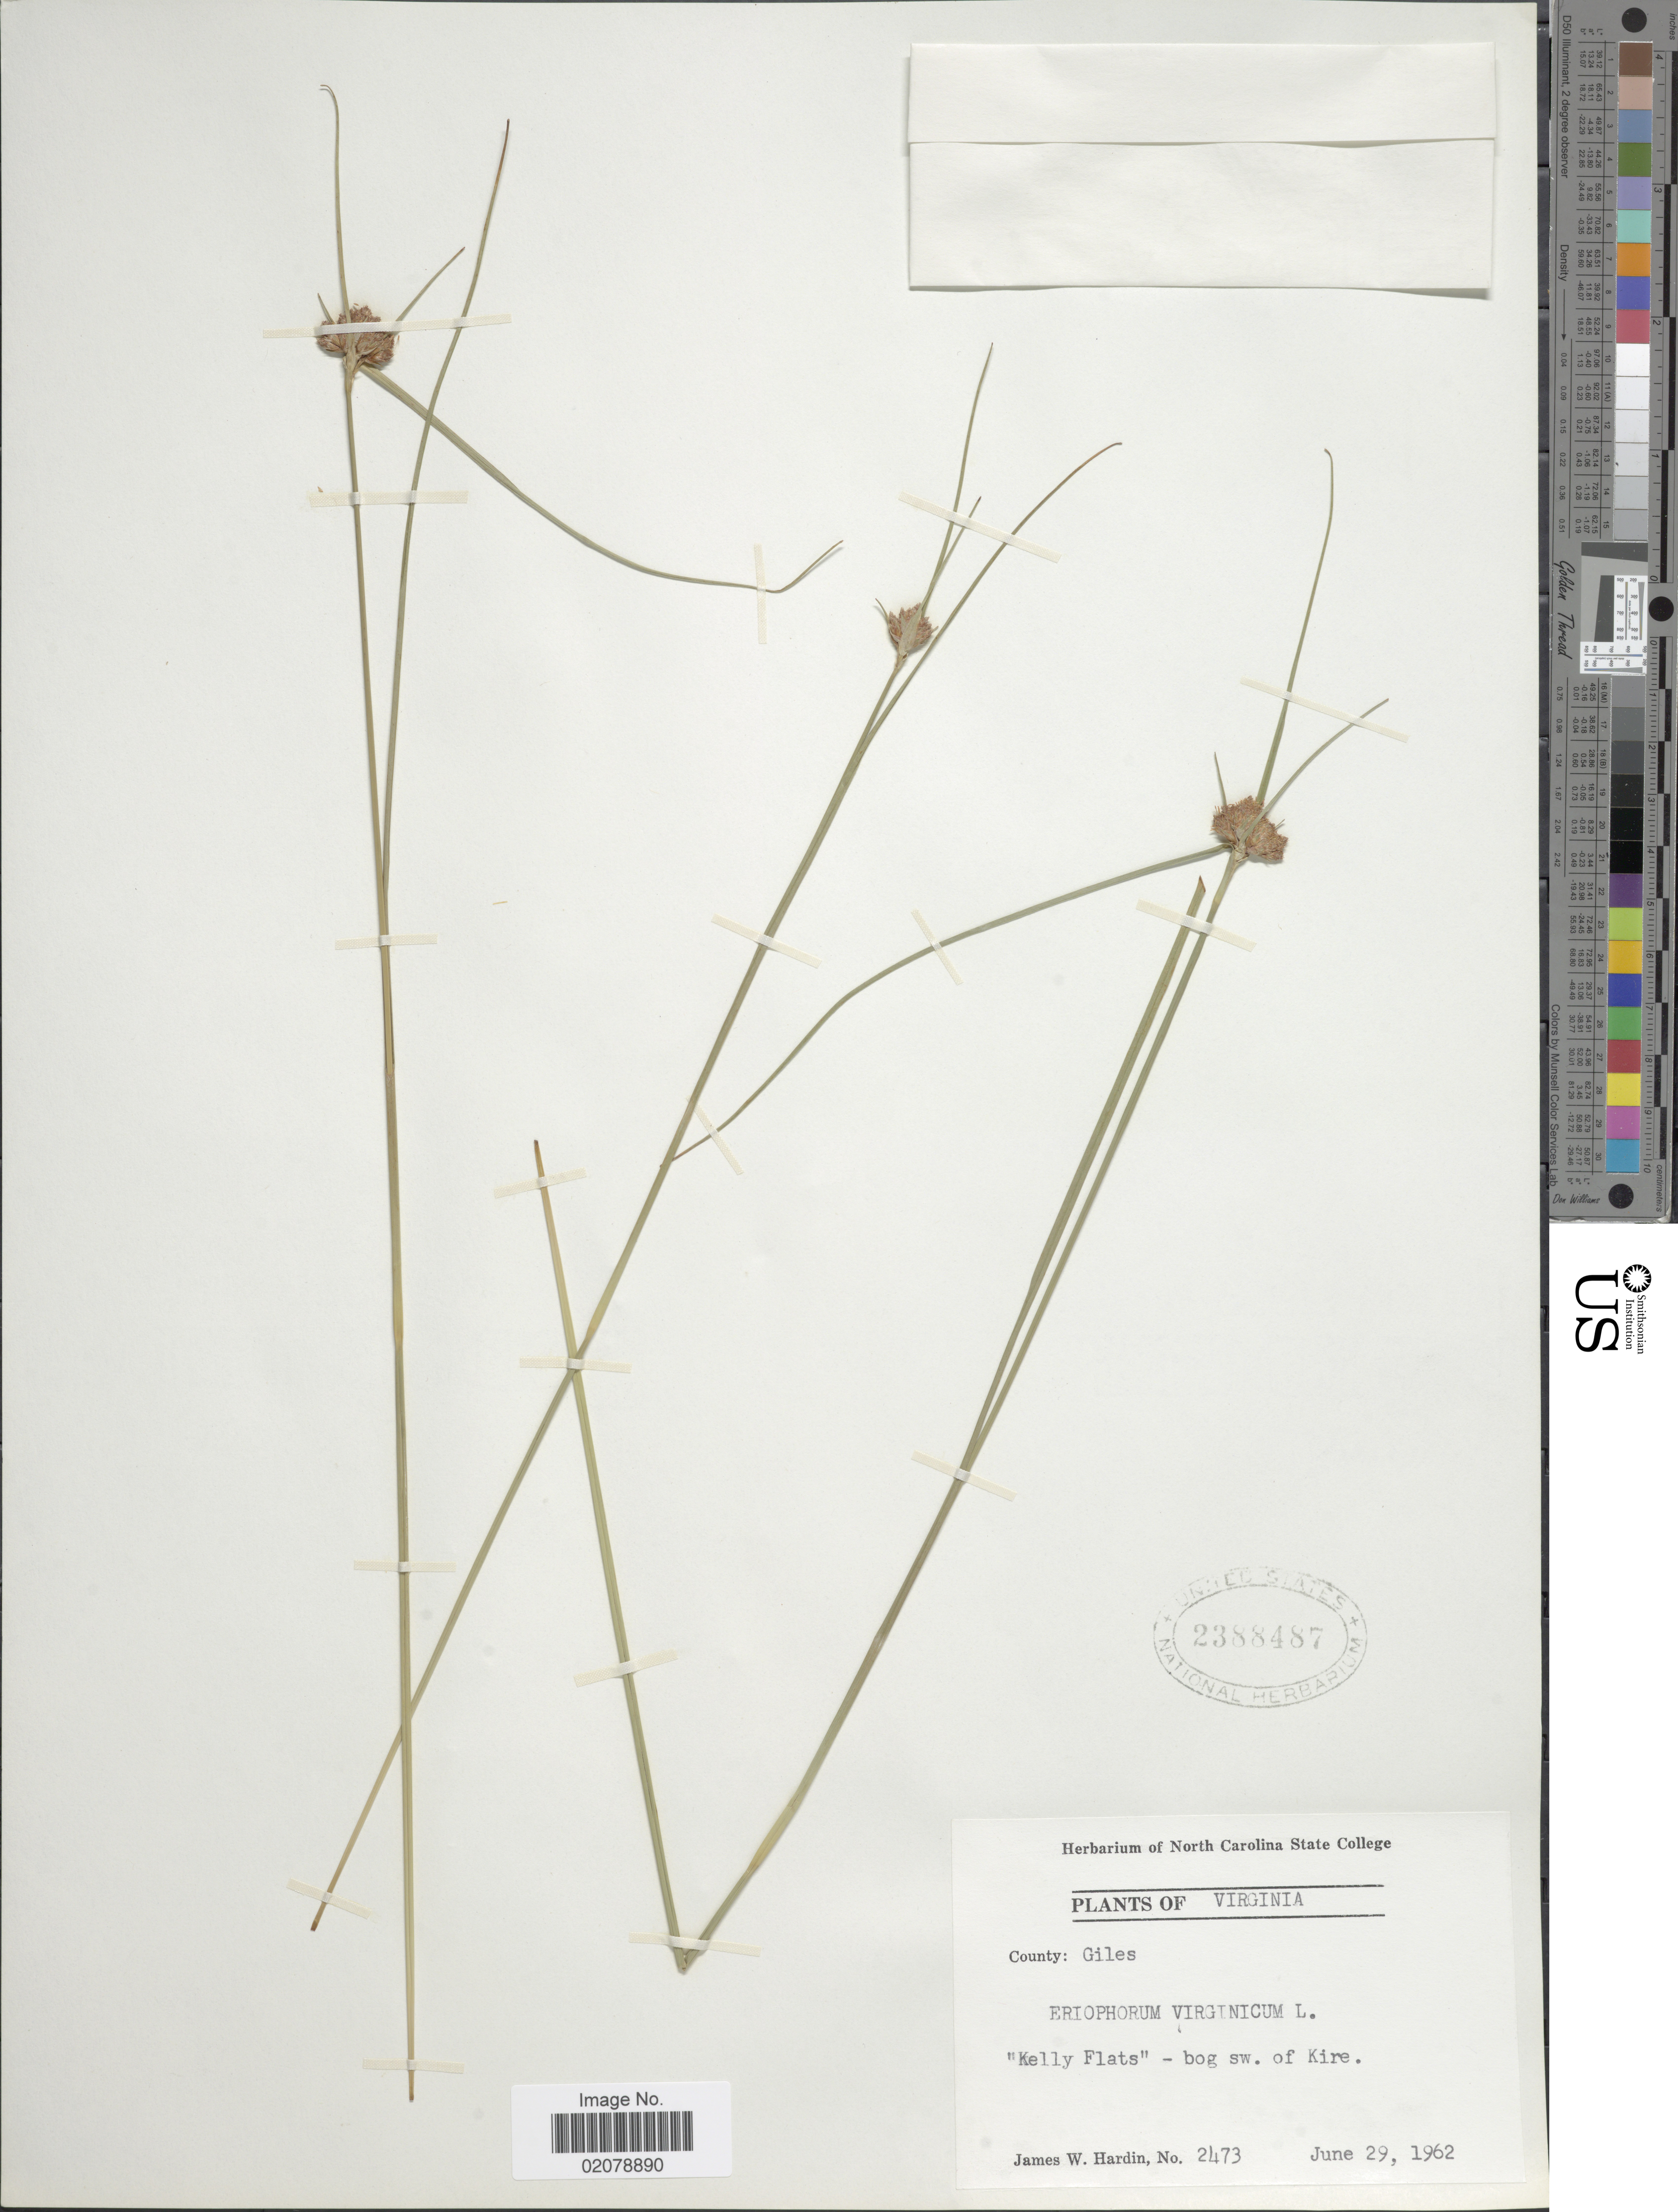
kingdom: Plantae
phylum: Tracheophyta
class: Liliopsida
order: Poales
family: Cyperaceae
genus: Eriophorum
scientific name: Eriophorum virginicum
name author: L.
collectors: J. W. Hardin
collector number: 2473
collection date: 1962-06-29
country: United States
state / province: Virginia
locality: Kelly Flats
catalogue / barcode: US 2388487